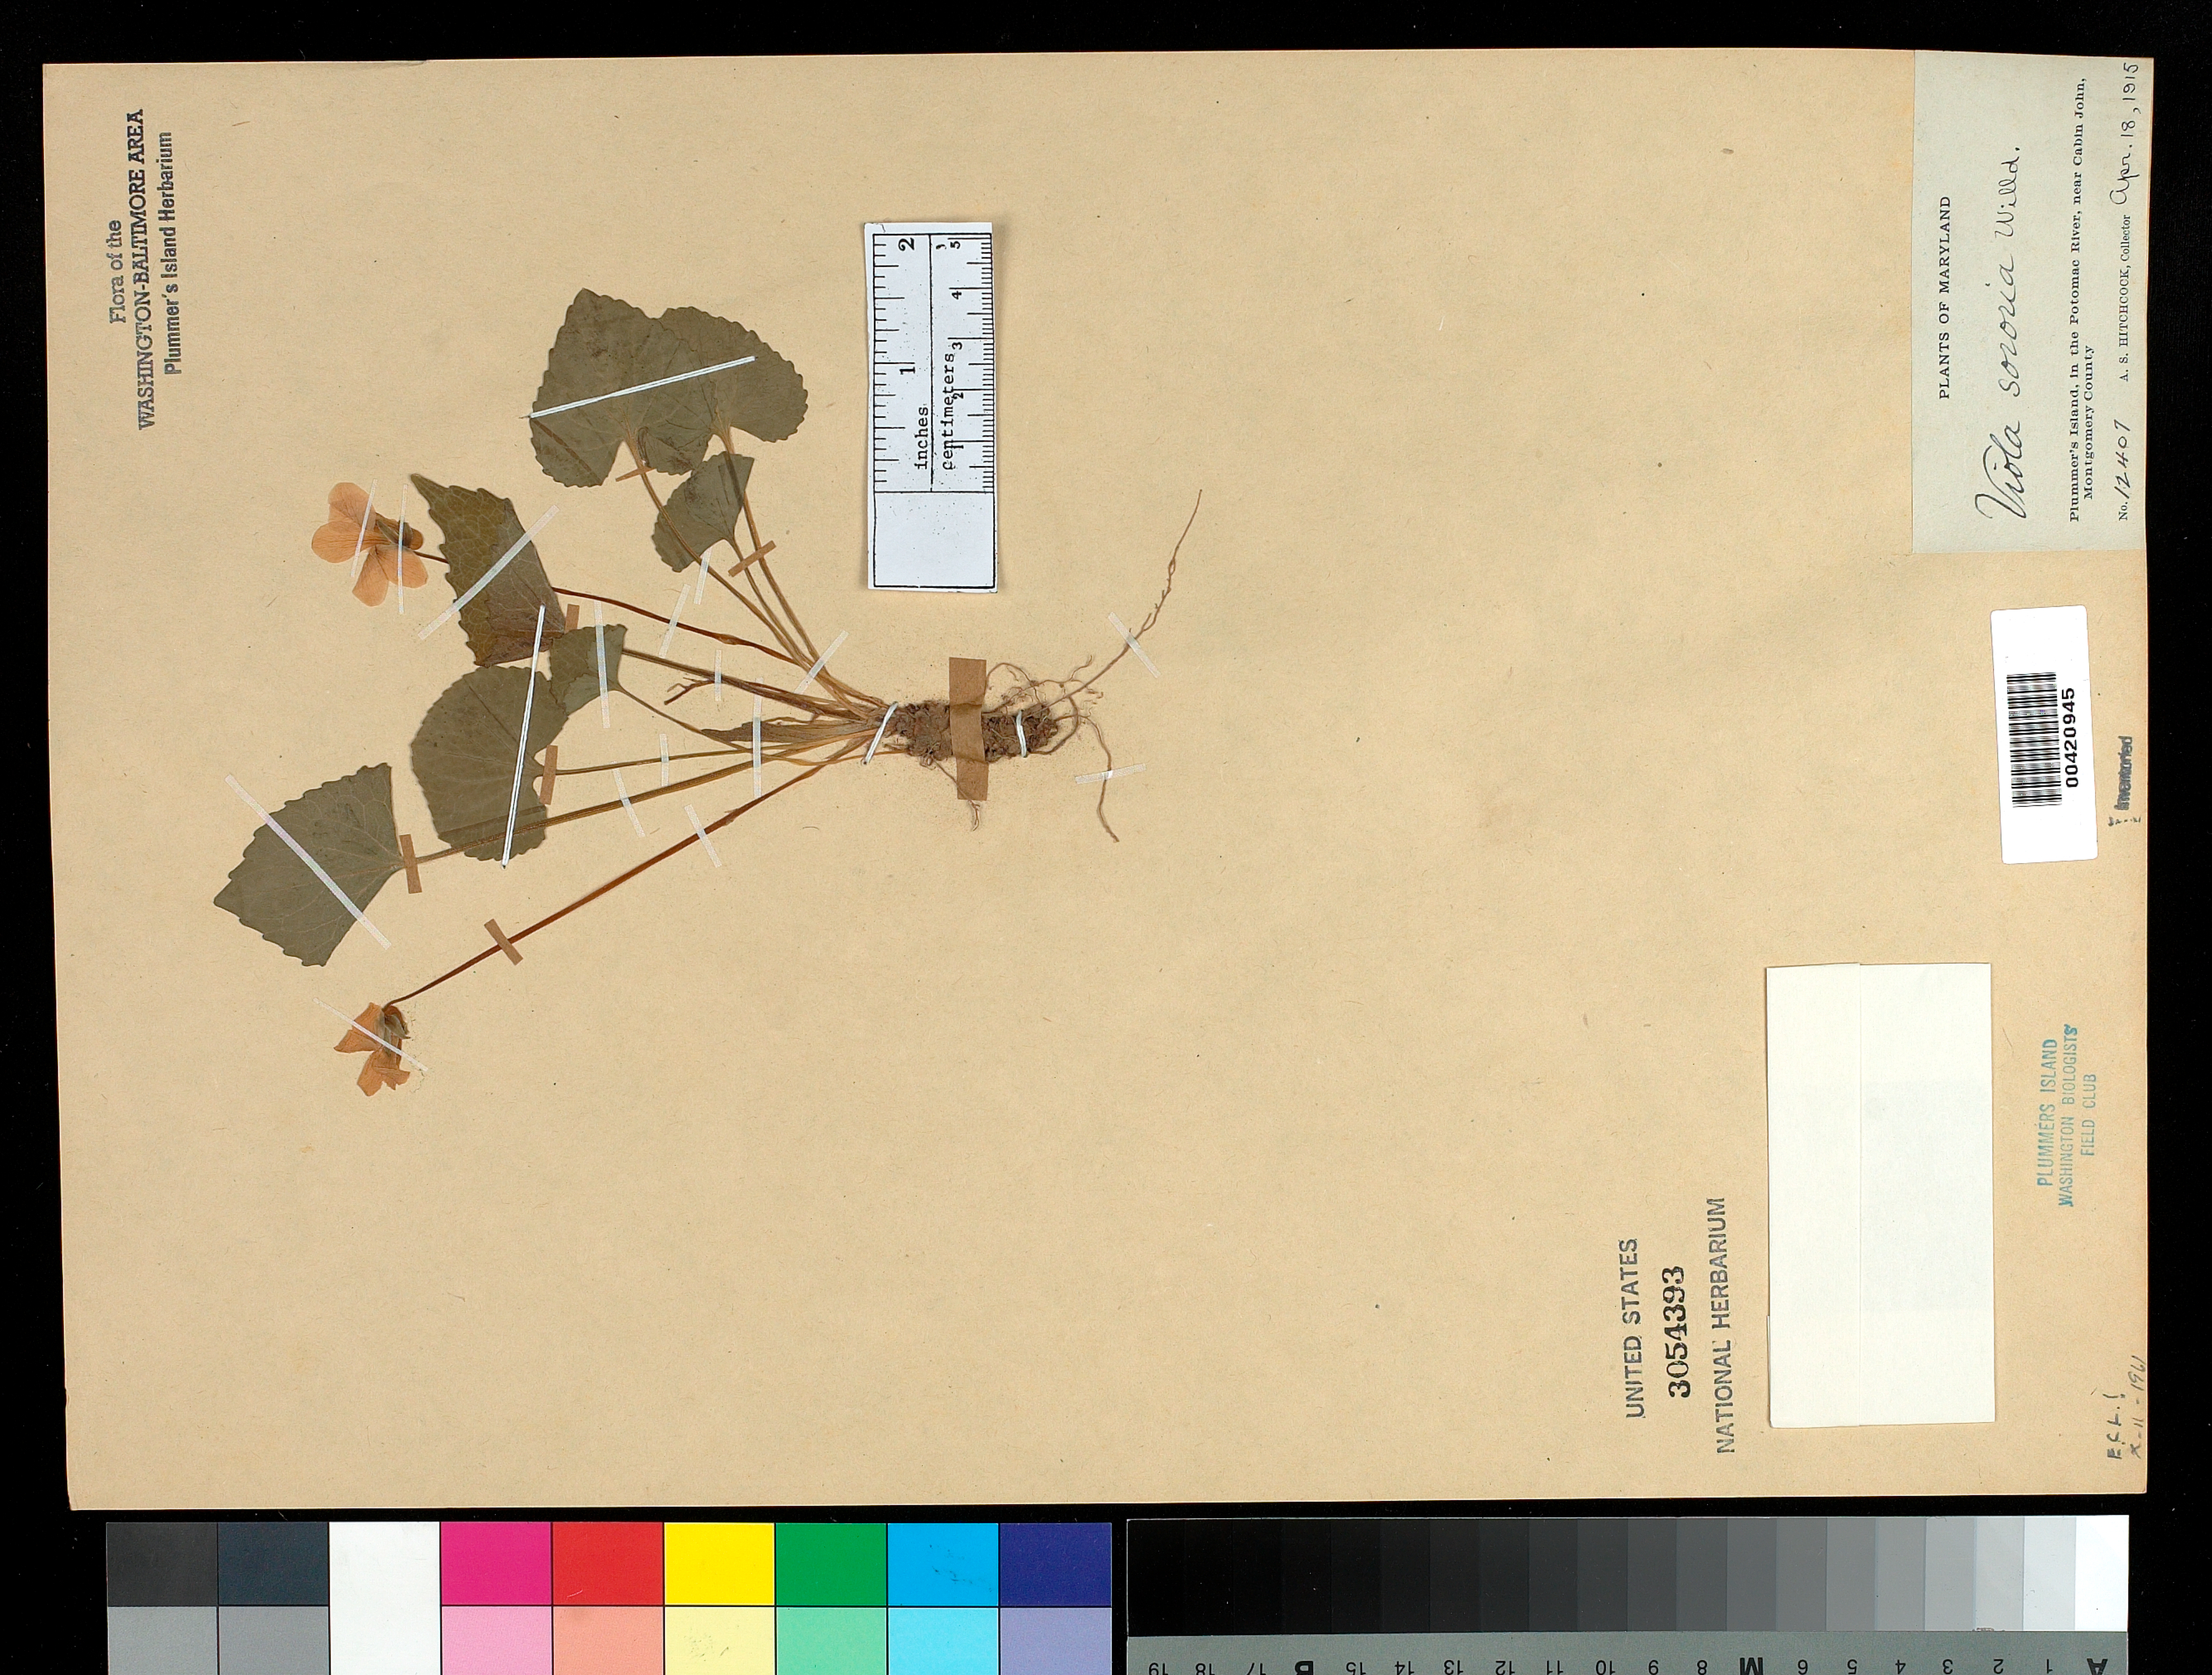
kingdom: Plantae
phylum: Tracheophyta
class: Magnoliopsida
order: Malpighiales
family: Violaceae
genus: Viola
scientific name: Viola sororia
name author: Willd.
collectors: A. S. Hitchcock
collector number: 12407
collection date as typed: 18 Apr 1915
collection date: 1915-04-18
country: United States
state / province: Maryland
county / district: Montgomery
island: Plummers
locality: Plummer's Island C. & O. Canal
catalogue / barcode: US 3054393